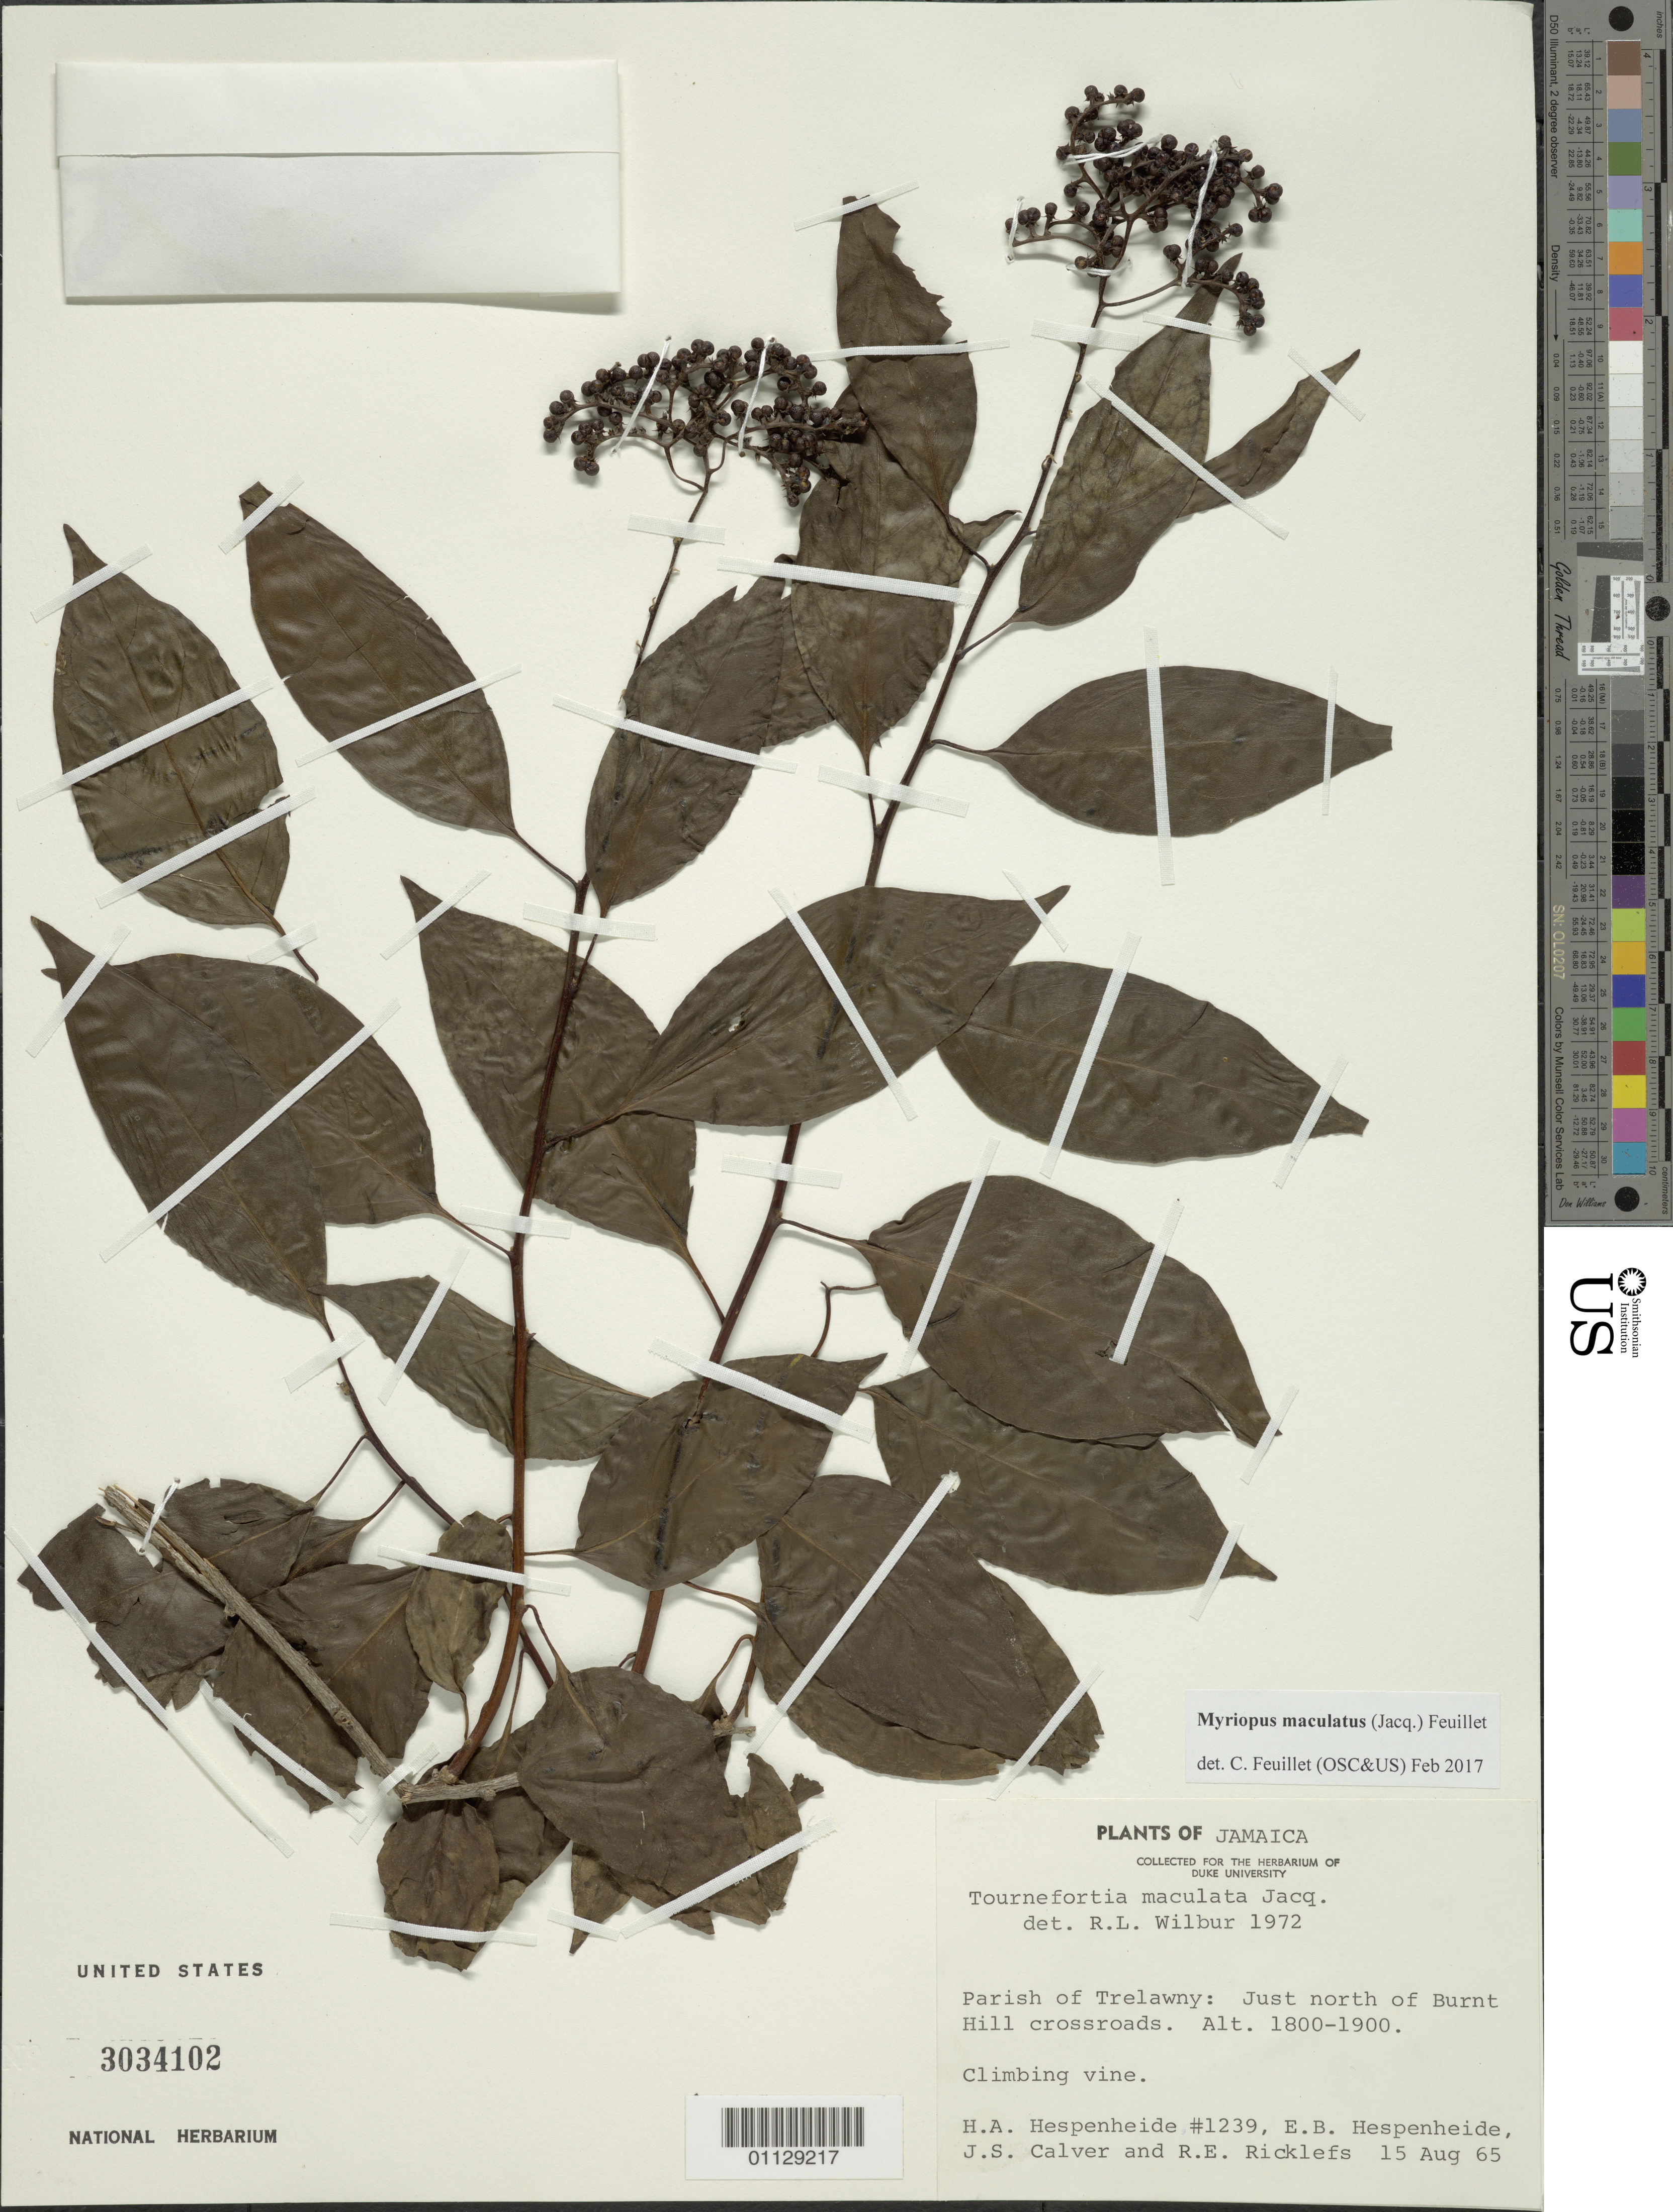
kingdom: Plantae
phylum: Tracheophyta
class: Magnoliopsida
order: Boraginales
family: Heliotropiaceae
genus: Myriopus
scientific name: Myriopus maculatus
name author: (Jacq.) Feuillet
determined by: Feuillet, C.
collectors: J. Calver & R. Ricklefs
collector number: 1239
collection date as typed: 15 Aug 1965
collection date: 1965-08-15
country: Jamaica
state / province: Trelawny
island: Jamaica I.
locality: Just north of Burnt Hill crossroads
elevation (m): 549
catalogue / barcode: US 3034102